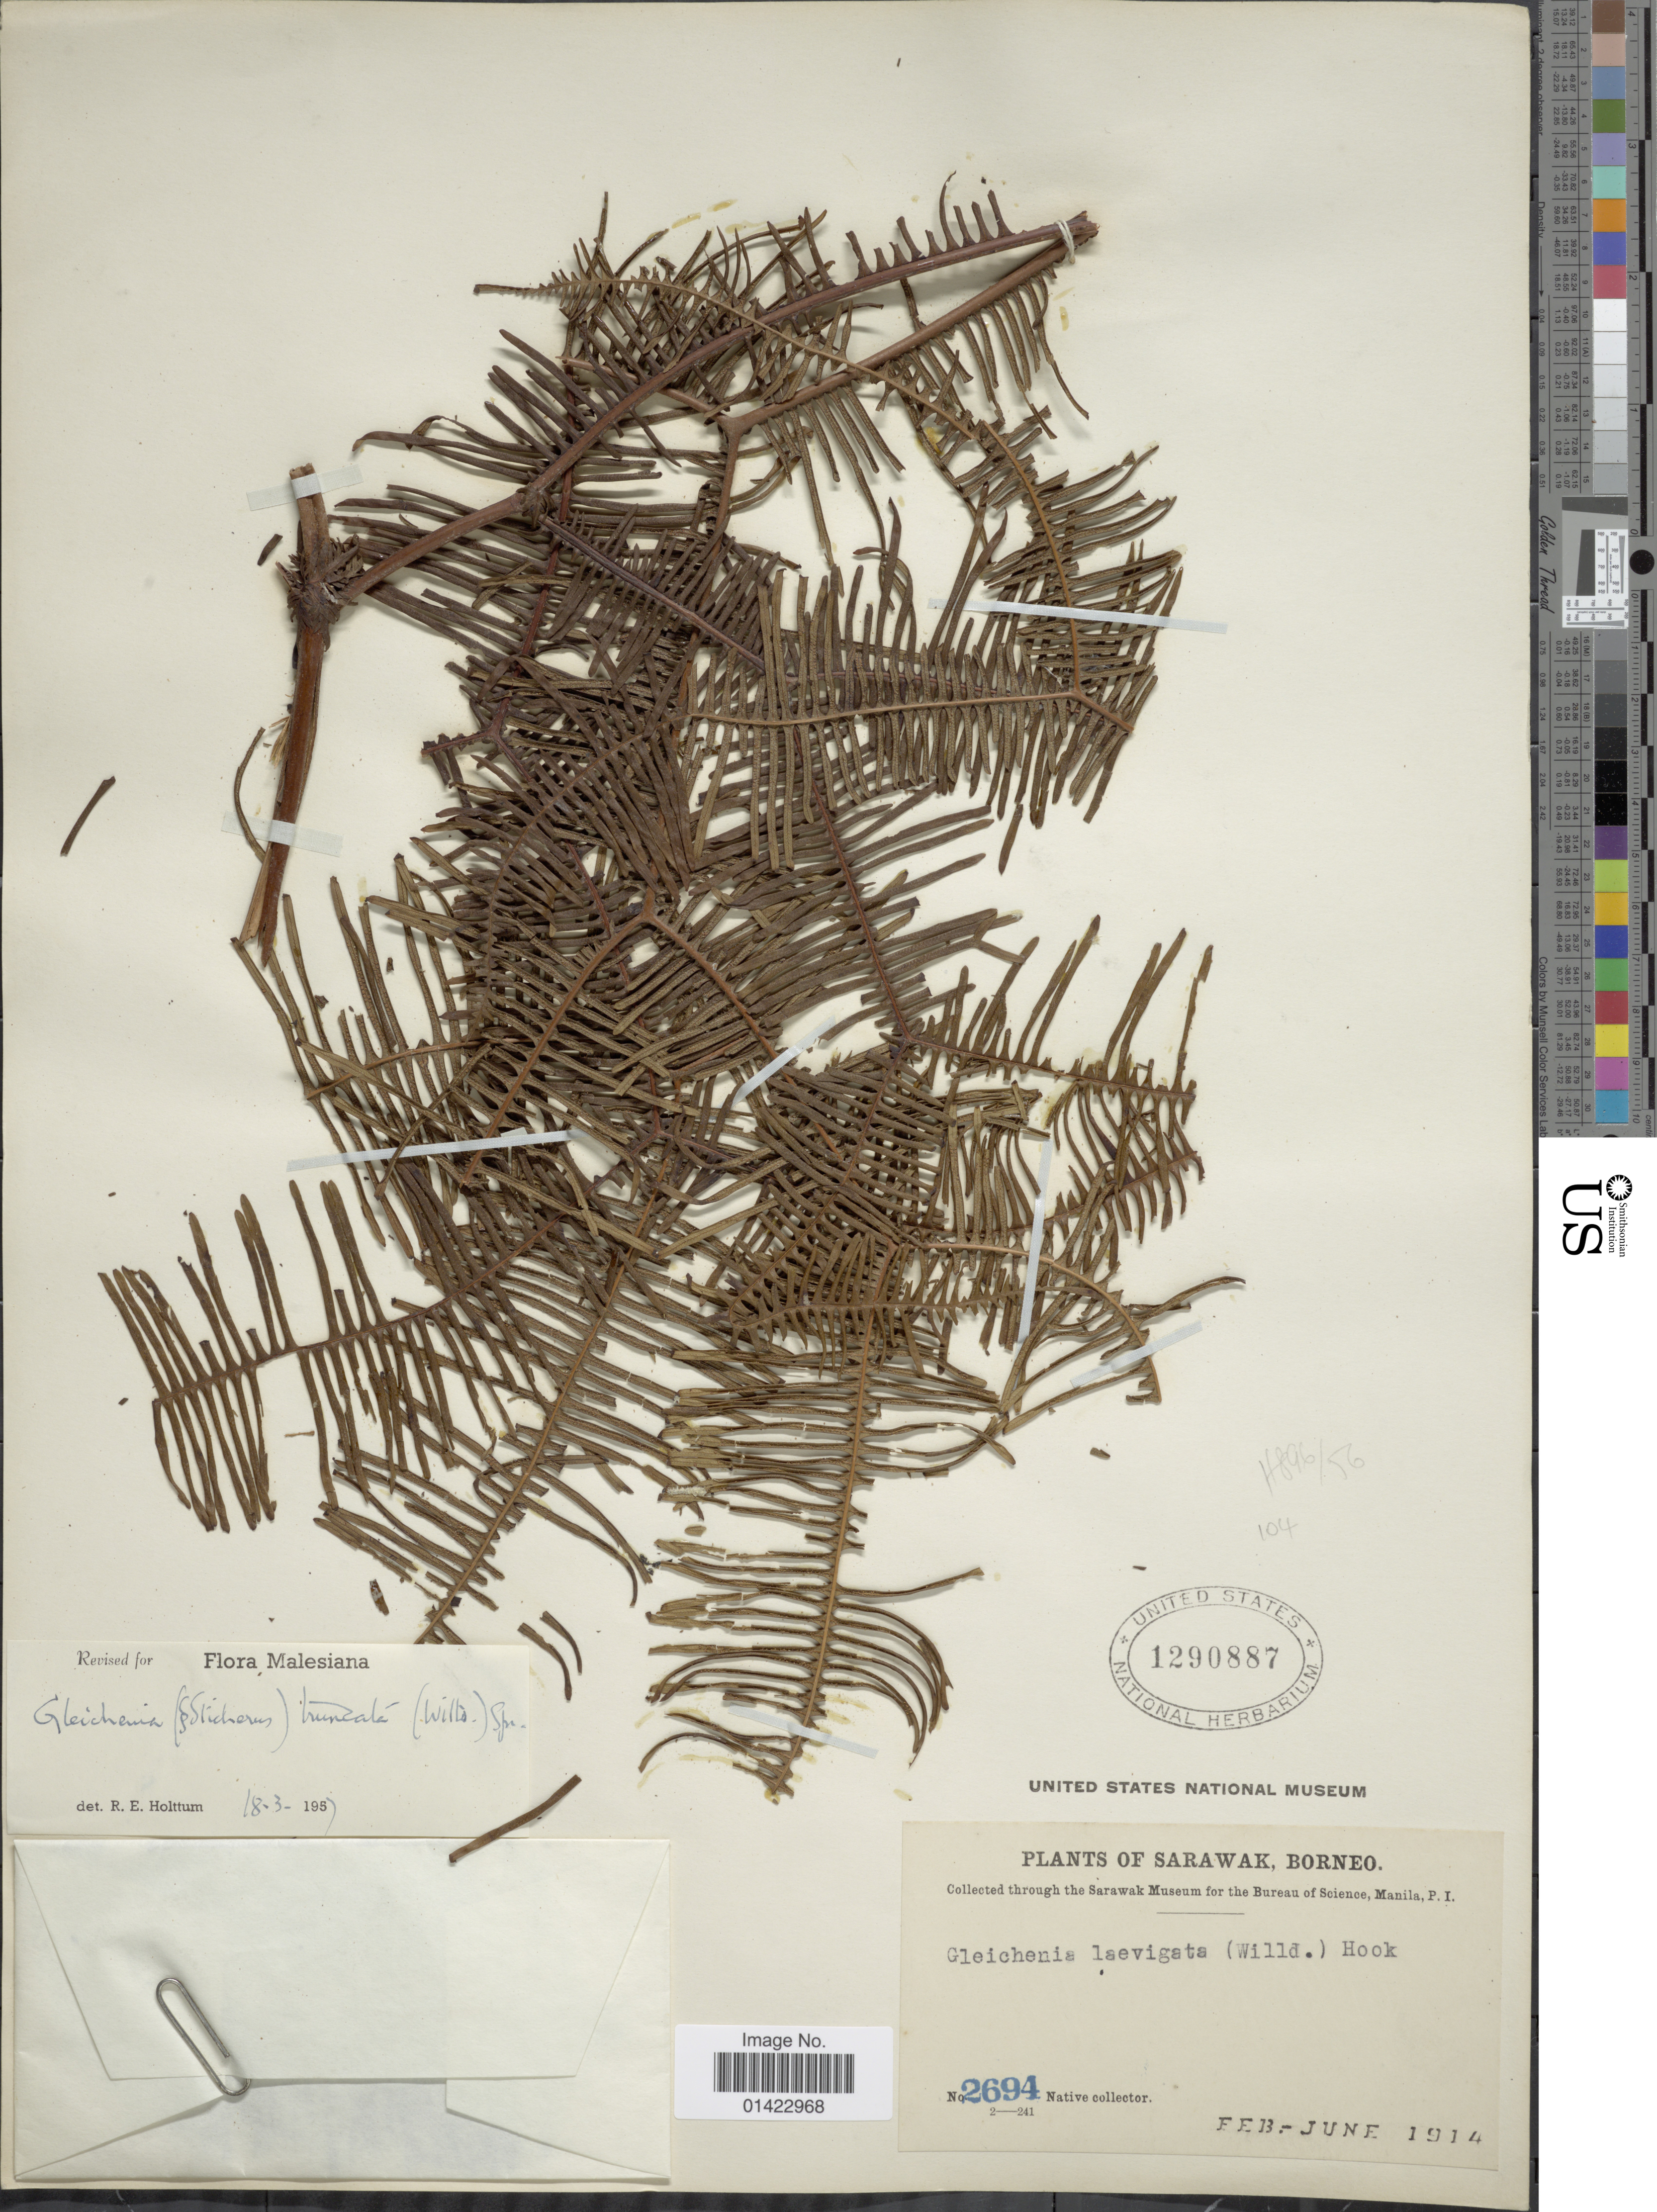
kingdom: Plantae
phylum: Tracheophyta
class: Polypodiopsida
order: Gleicheniales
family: Gleicheniaceae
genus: Sticherus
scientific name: Sticherus truncatus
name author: (Willd.) Nakai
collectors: Native collector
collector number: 2694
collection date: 1914-02/1914-06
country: Malaysia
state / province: Sarawak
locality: Sarawak, Borneo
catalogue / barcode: US 1290887